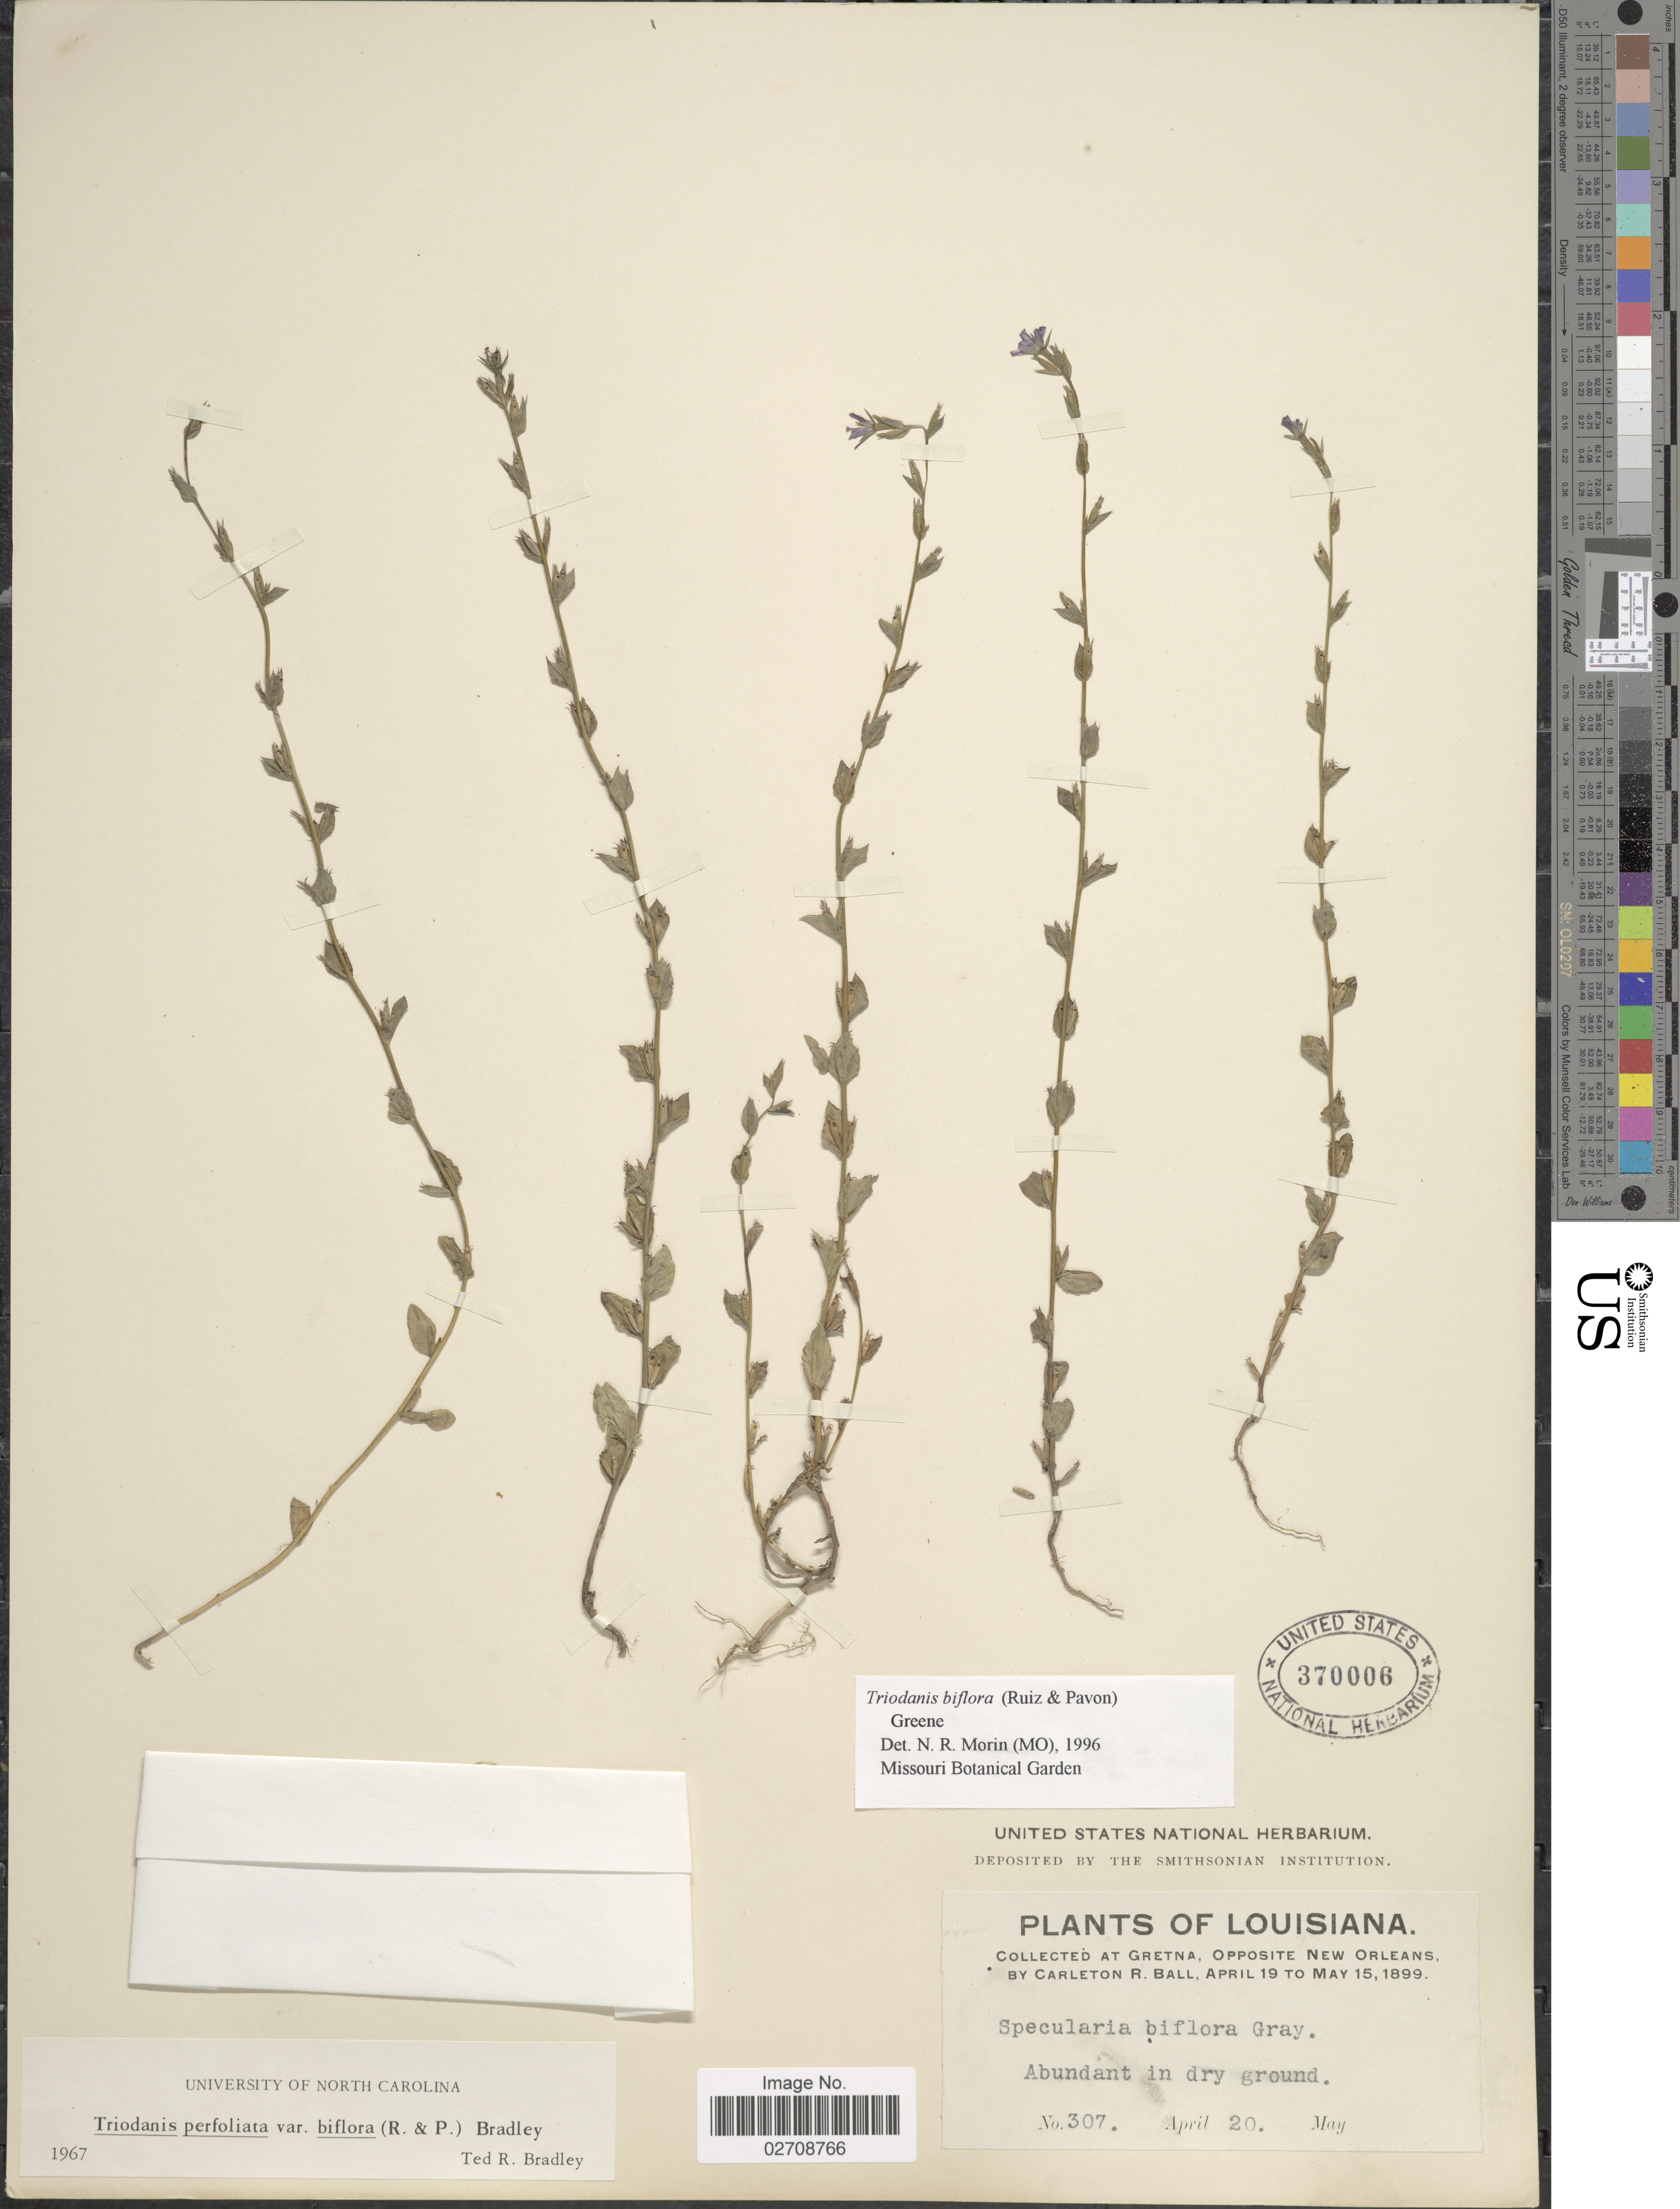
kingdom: Plantae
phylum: Tracheophyta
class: Magnoliopsida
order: Asterales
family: Campanulaceae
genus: Triodanis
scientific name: Triodanis biflora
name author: (Ruiz & Pav.) Greene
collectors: C. R. Ball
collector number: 307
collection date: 1899-04-20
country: United States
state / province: Louisiana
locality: At Gretna, opposite New Orleans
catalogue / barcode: US 370006